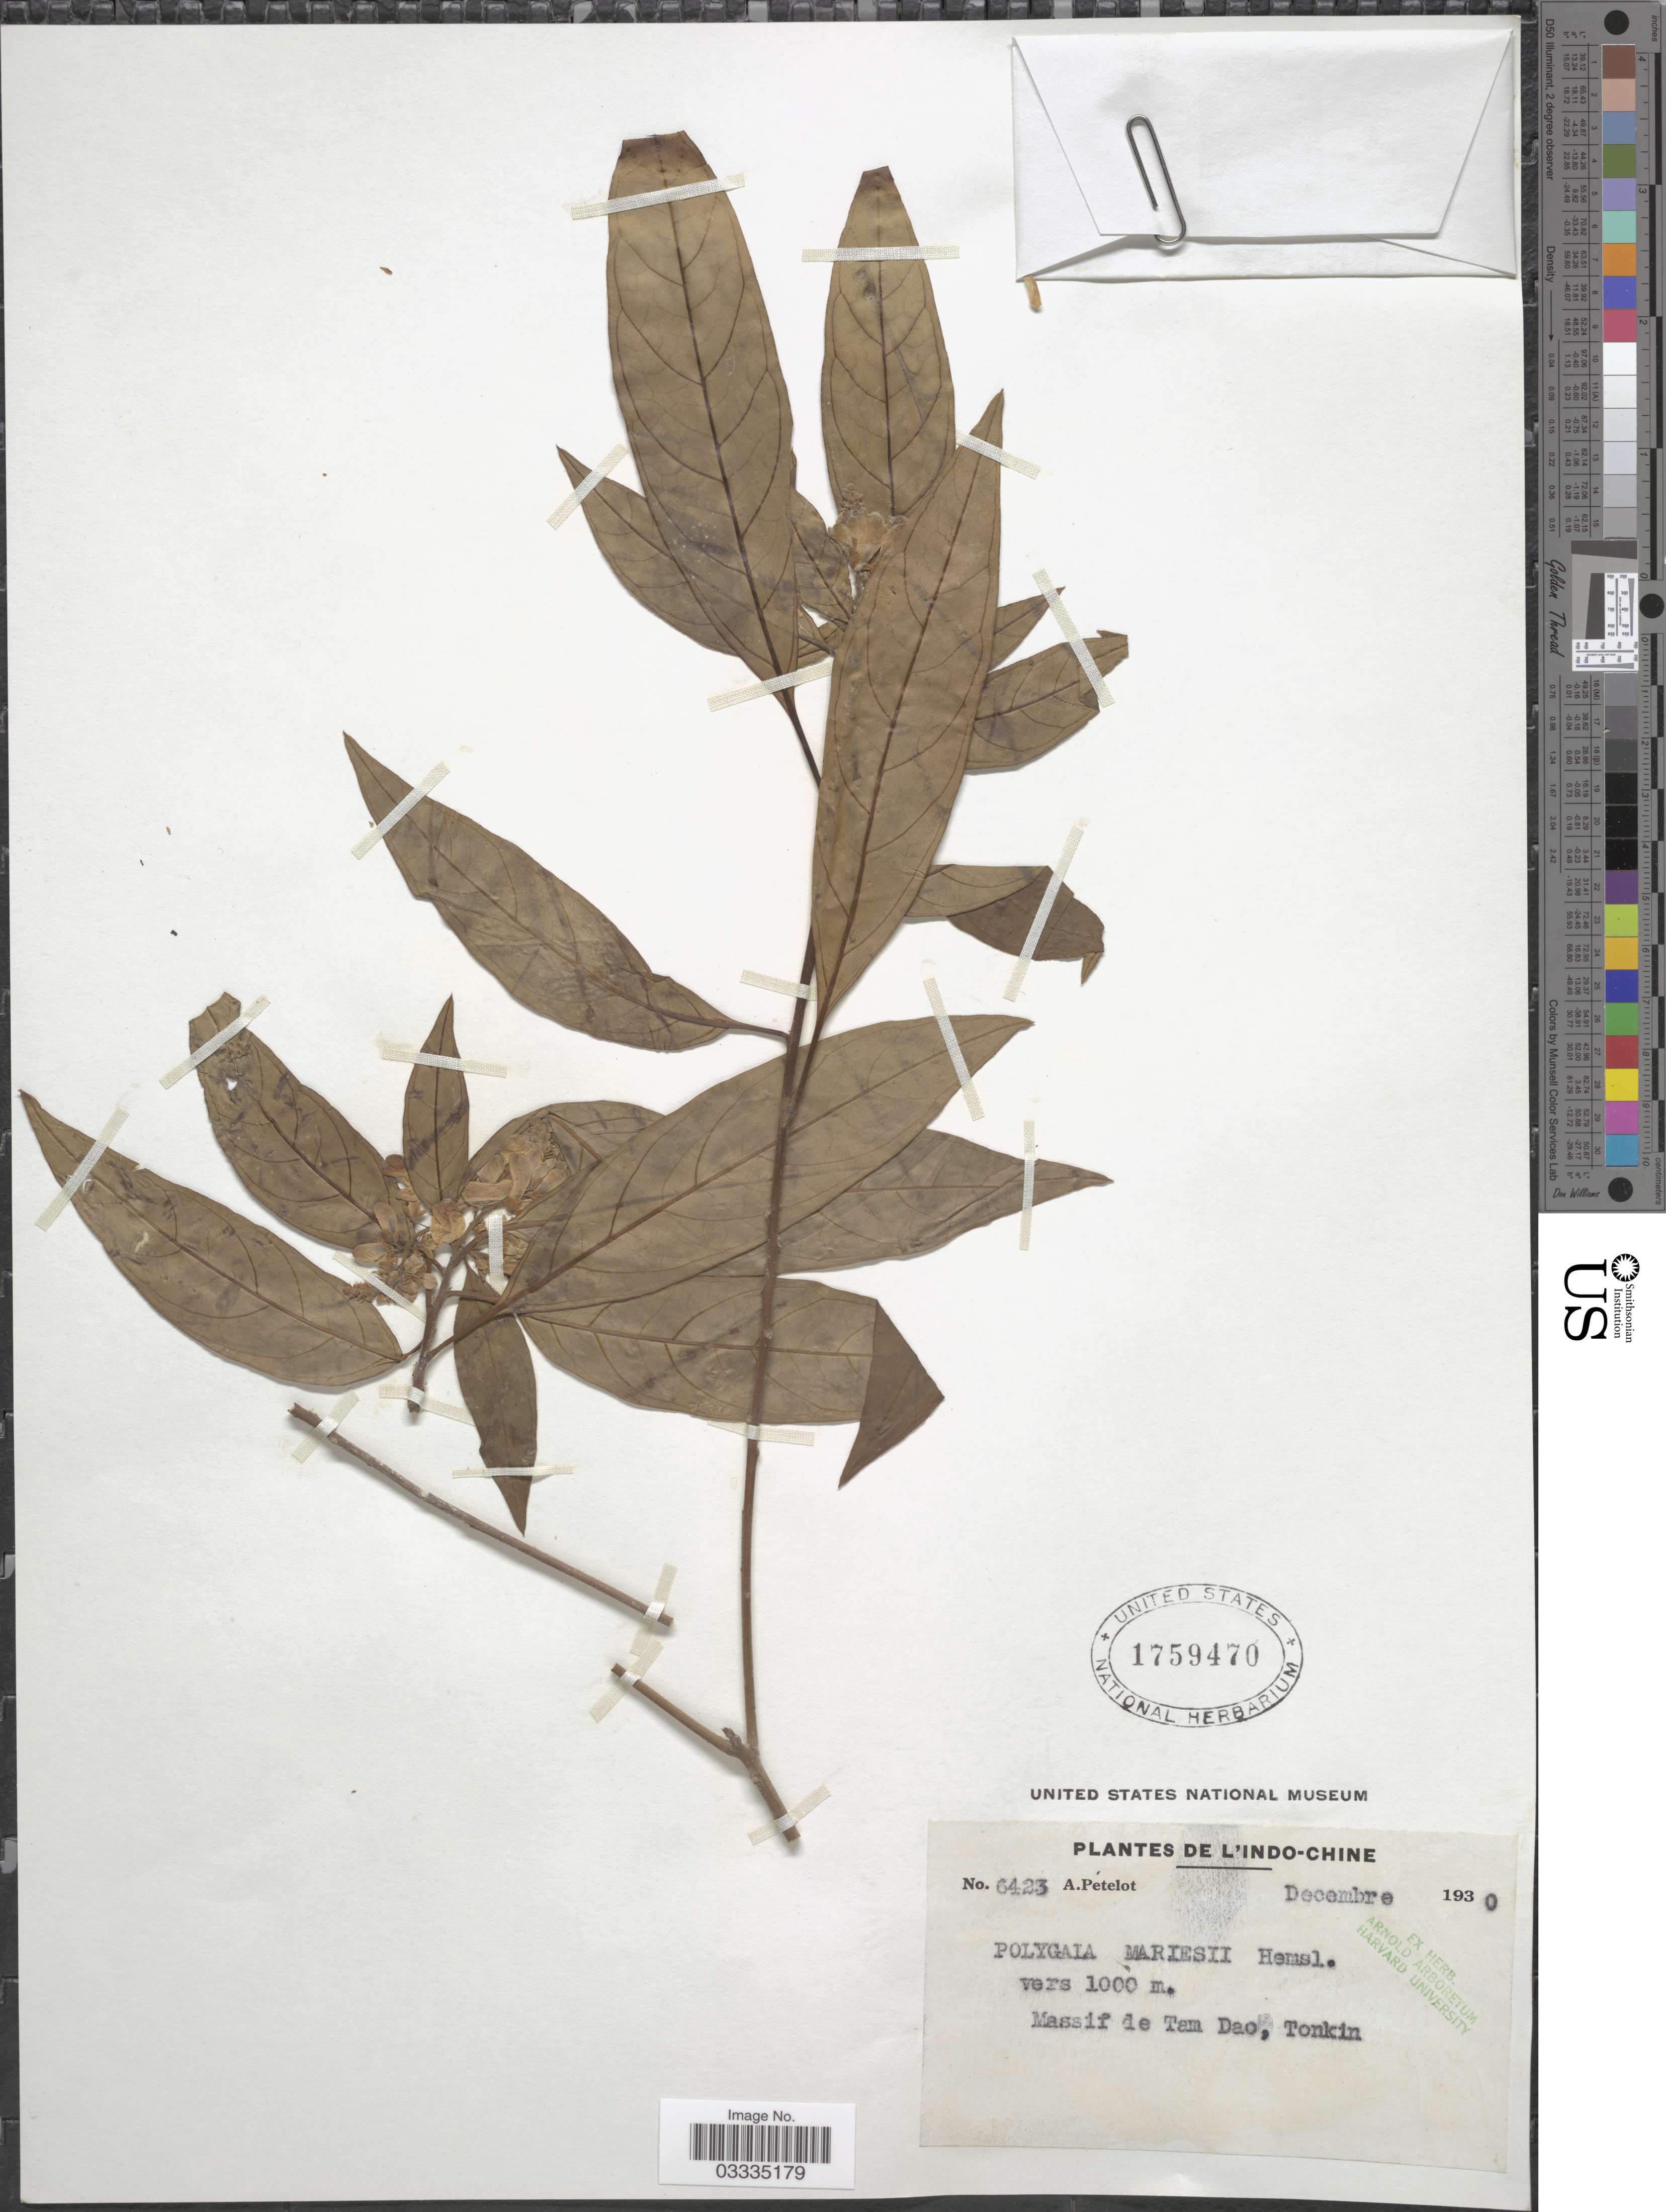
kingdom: Plantae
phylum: Tracheophyta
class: Magnoliopsida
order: Fabales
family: Polygalaceae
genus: Polygala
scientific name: Polygala mariesii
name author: Hemsl.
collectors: A. Petelot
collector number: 6423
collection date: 1930-12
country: Vietnam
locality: L'Indo-Chine. Massif de Tam Dao, Tonkin.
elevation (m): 1000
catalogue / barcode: US 1759470